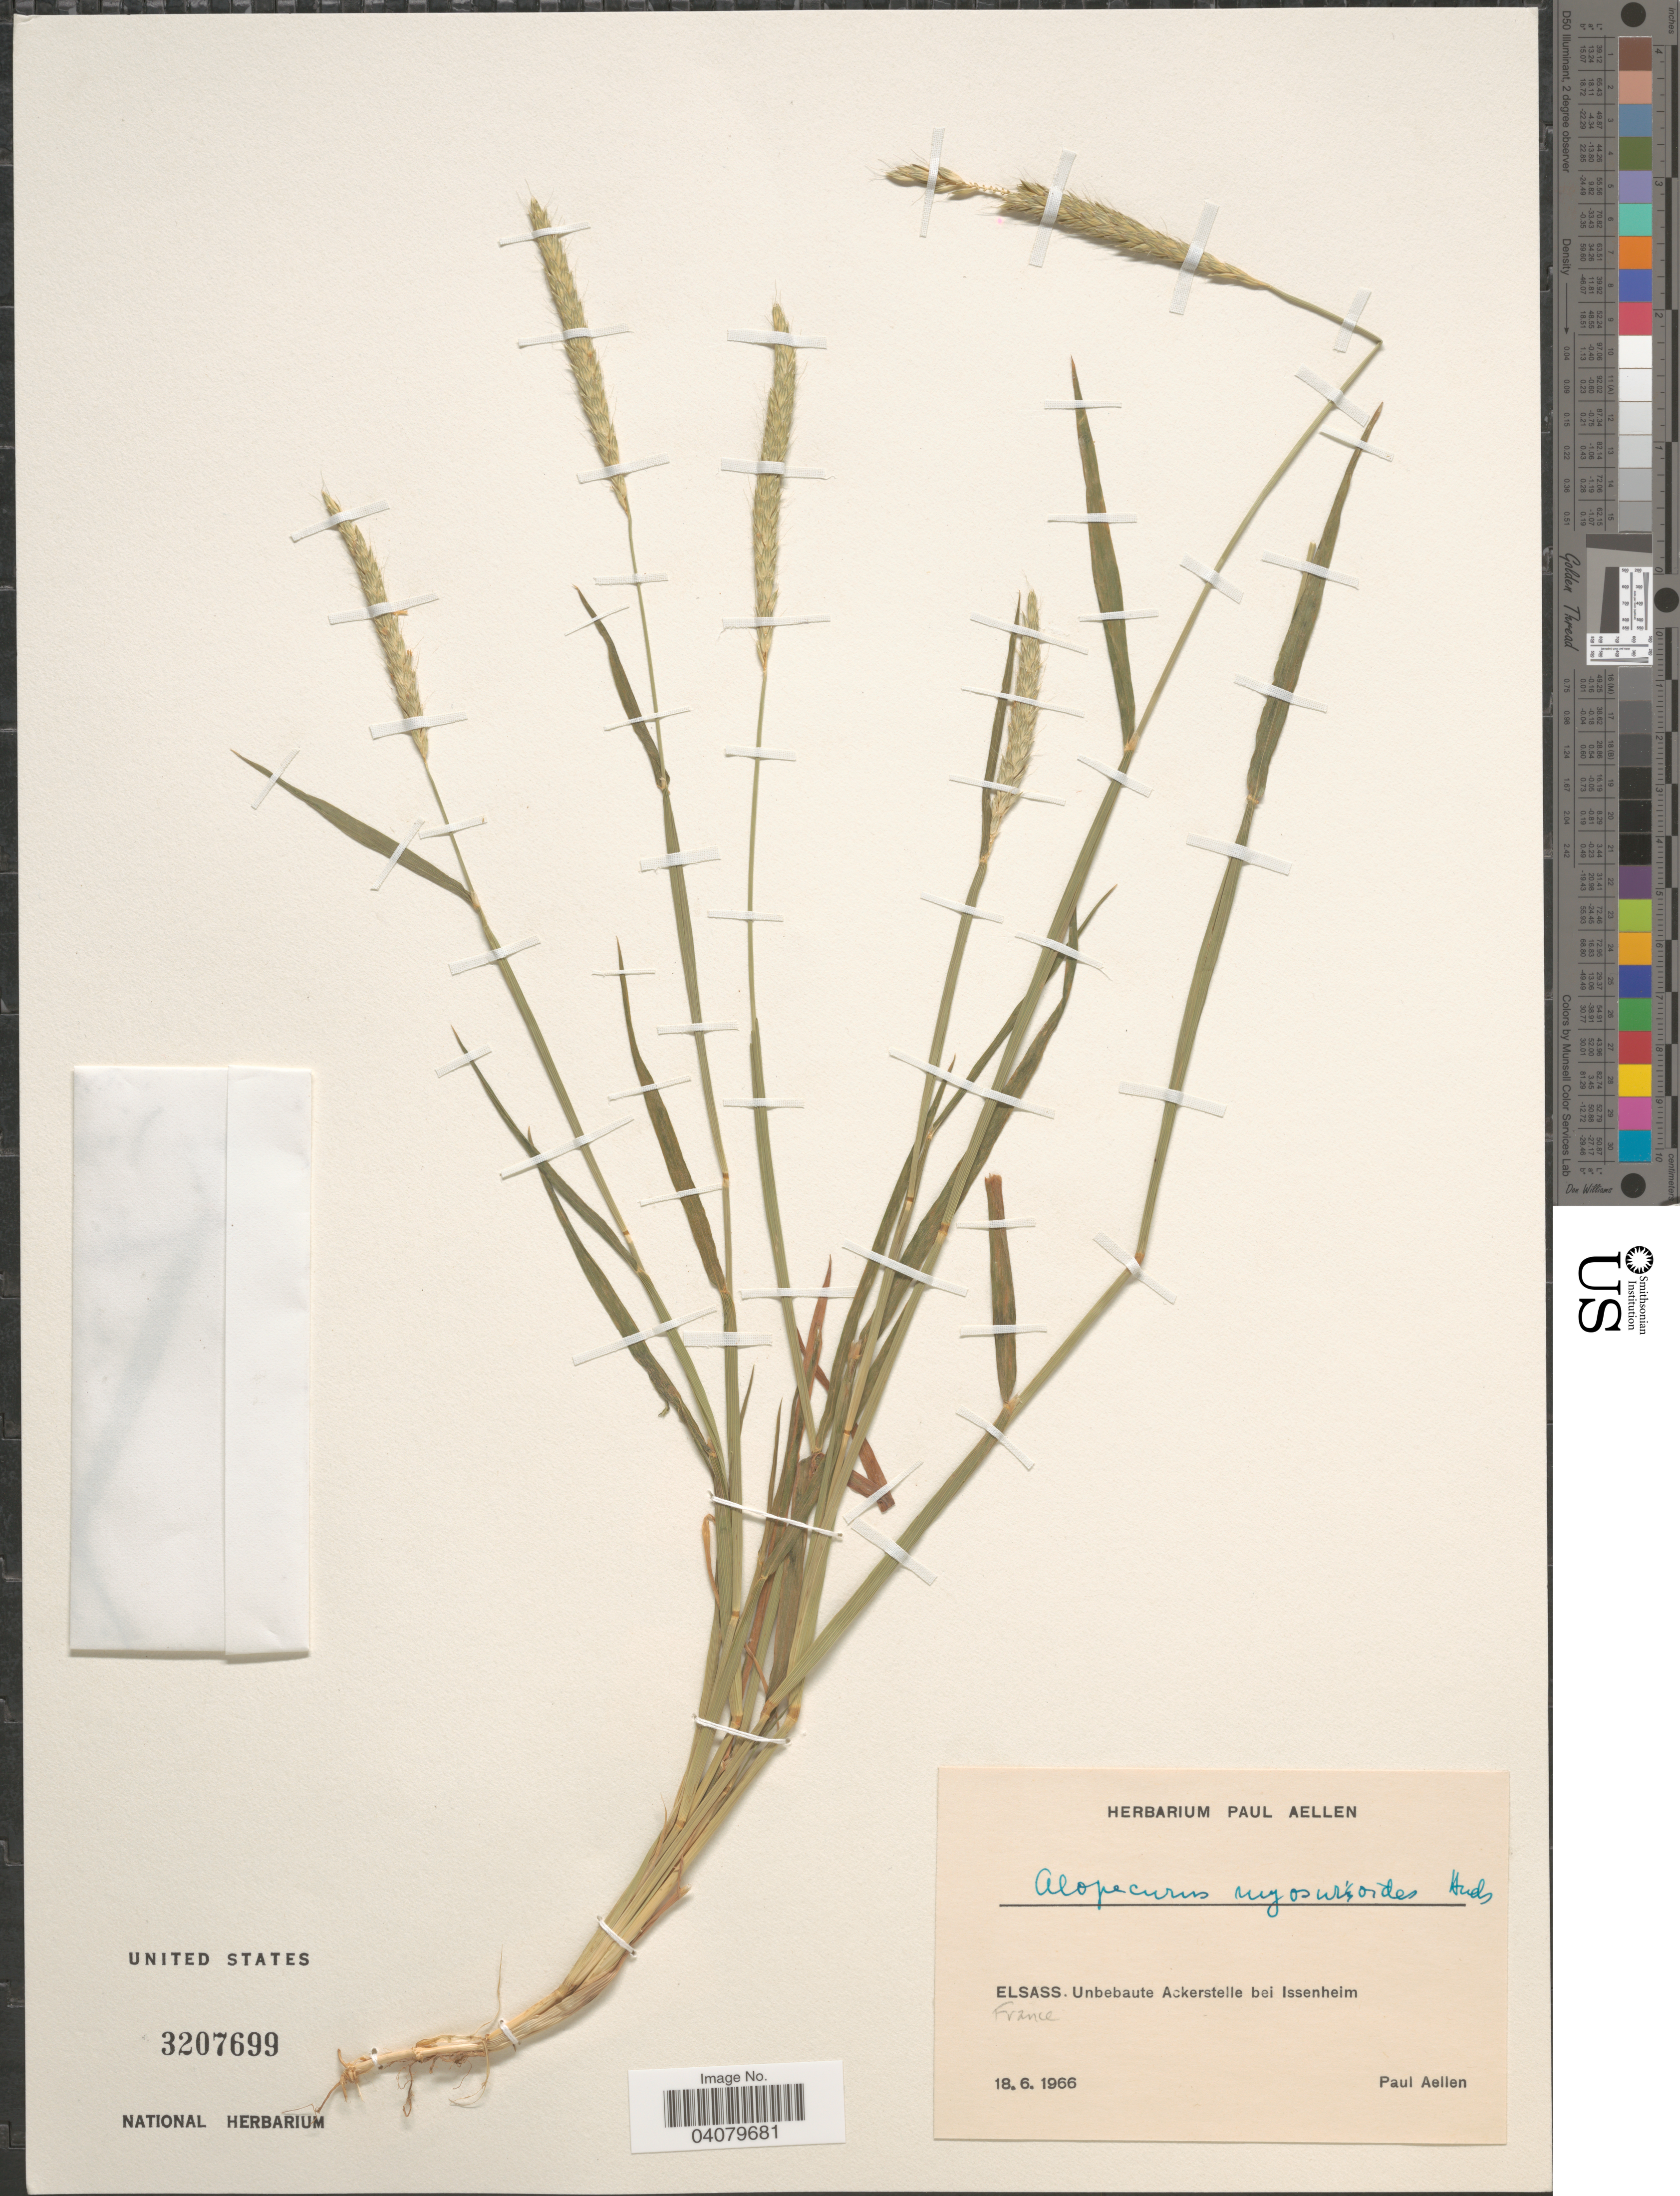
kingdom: Plantae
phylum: Tracheophyta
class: Liliopsida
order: Poales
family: Poaceae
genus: Alopecurus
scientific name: Alopecurus myosuroides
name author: Huds.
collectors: P. Aellen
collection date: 1966-06-18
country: France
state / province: Grand Est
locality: Elsass. Unbebaute Ackerstelle bei Issenheim.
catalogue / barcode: US 3207699